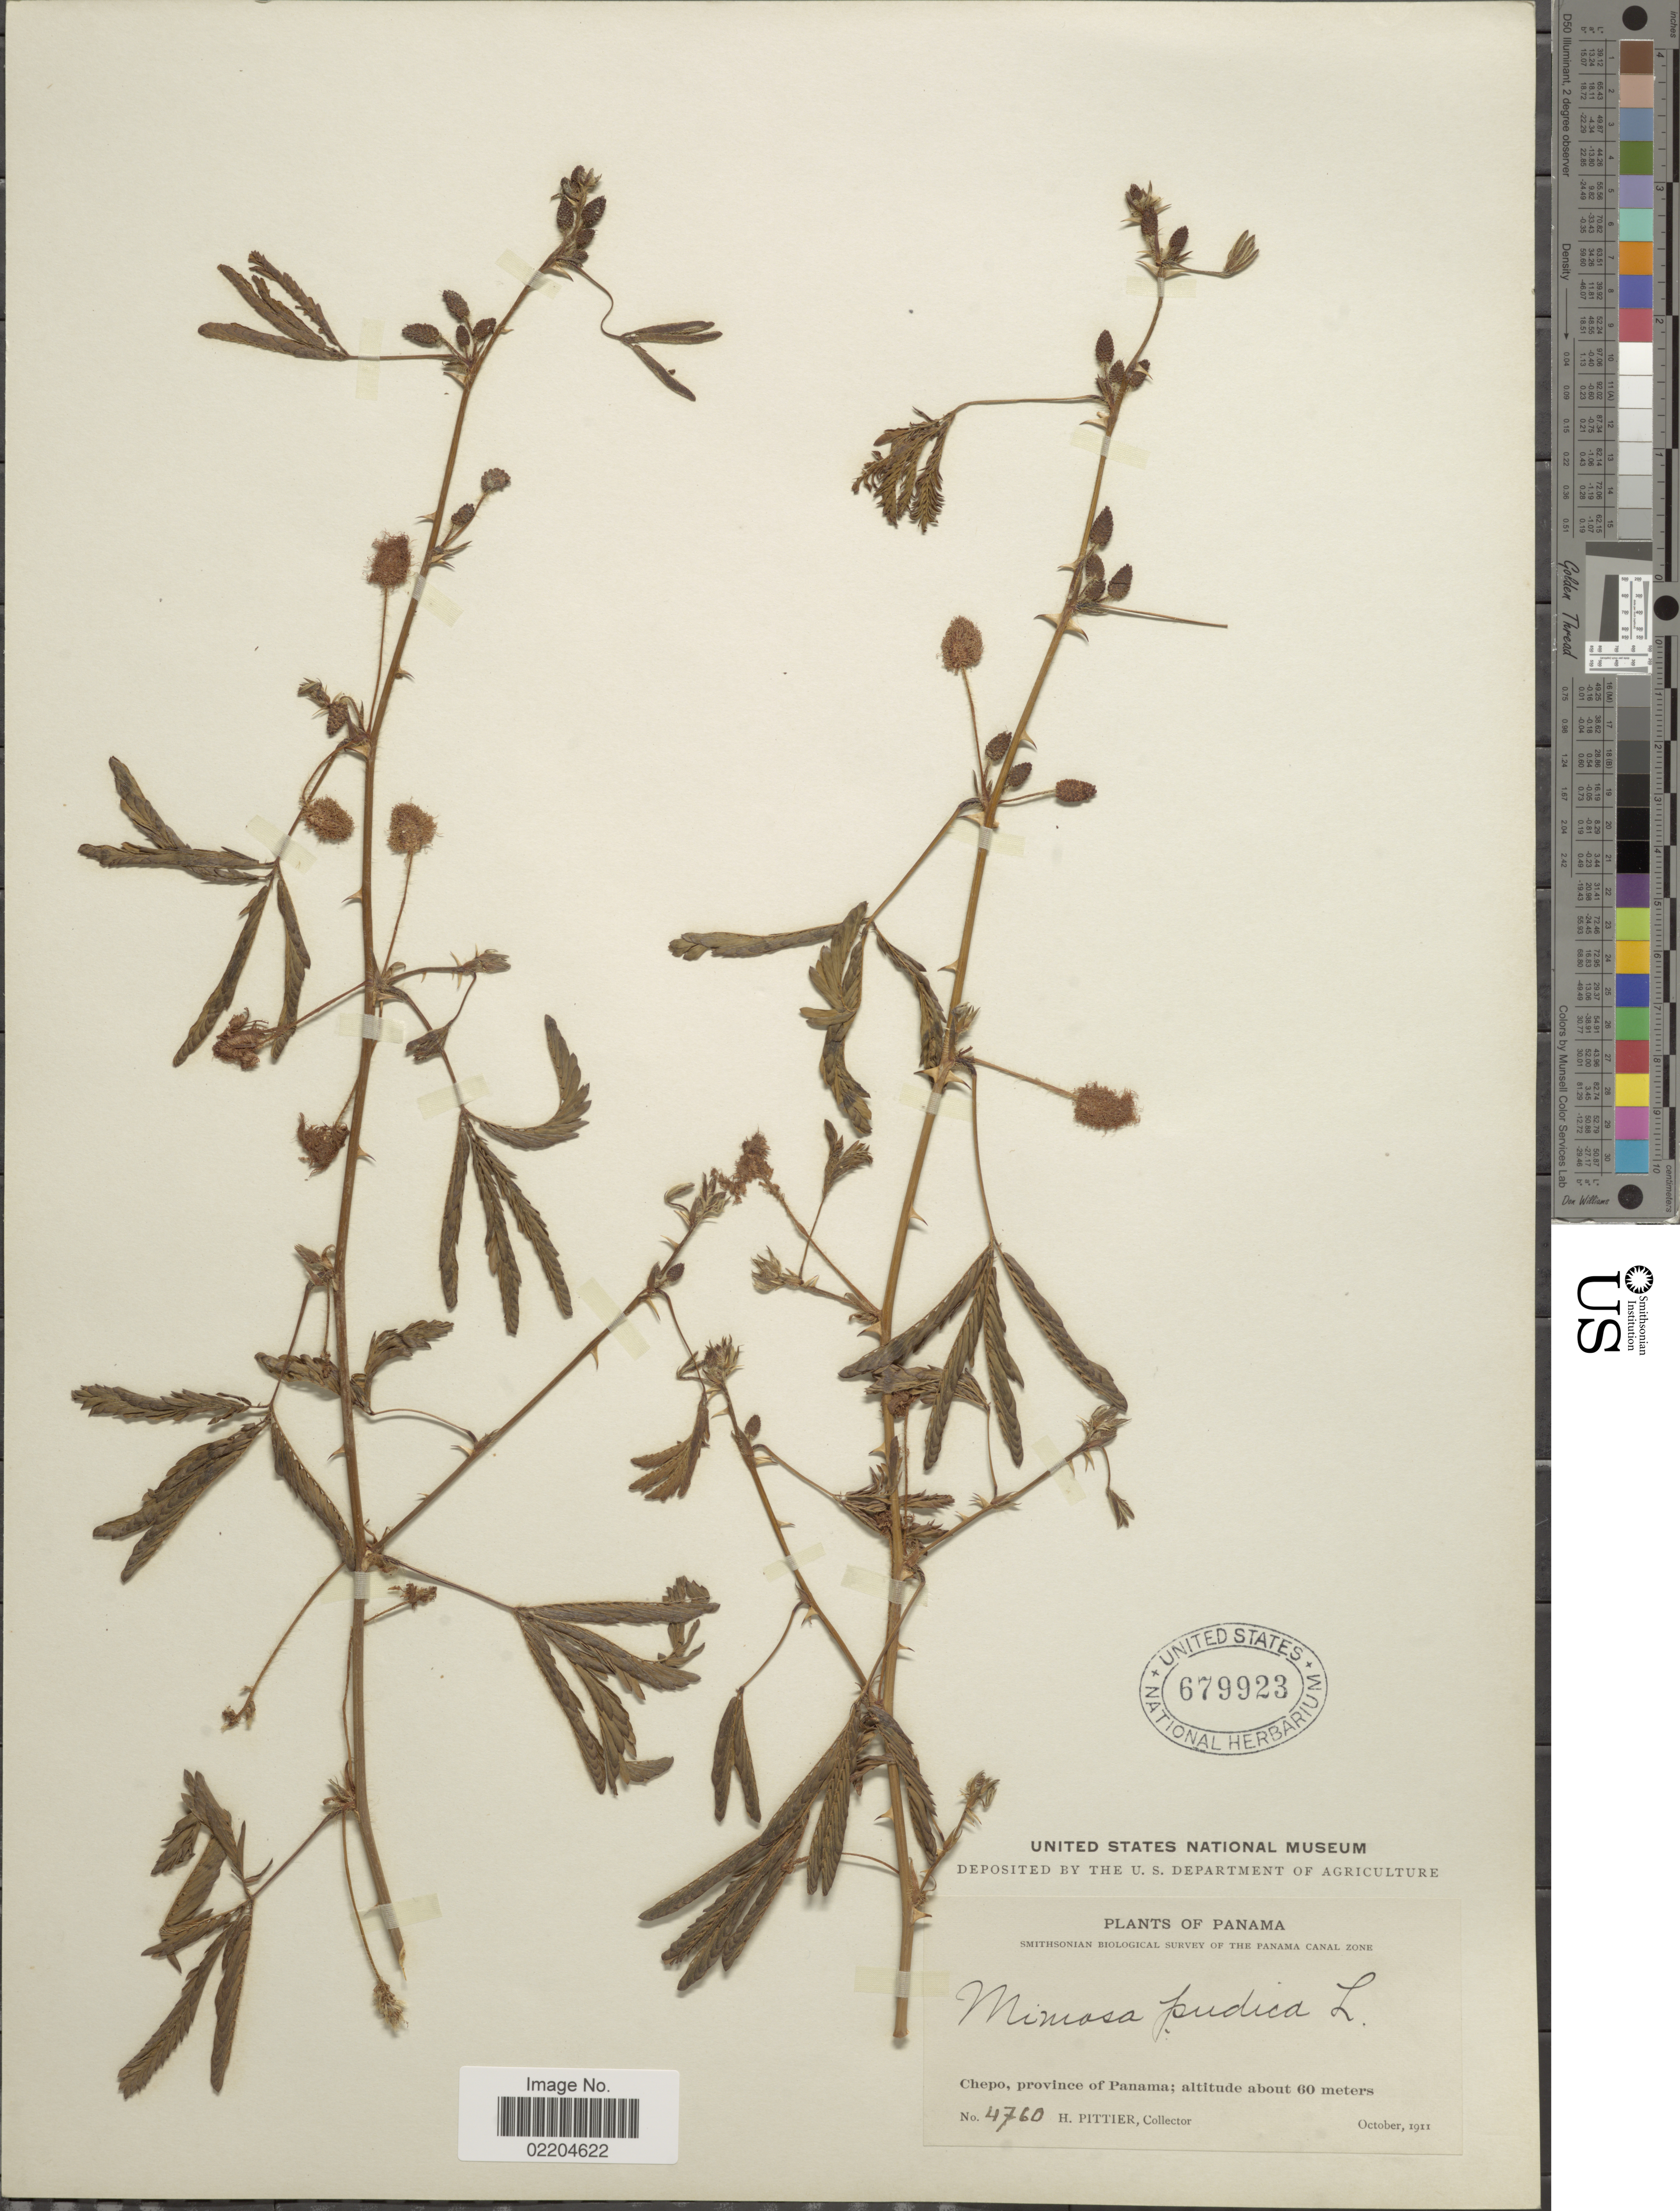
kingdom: Plantae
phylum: Tracheophyta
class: Magnoliopsida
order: Fabales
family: Fabaceae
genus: Mimosa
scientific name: Mimosa pudica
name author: L.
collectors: H. F. Pittier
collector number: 4760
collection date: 1911-10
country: Panama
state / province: Panamá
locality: Chepo, province of Panama.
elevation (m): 60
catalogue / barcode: US 679923